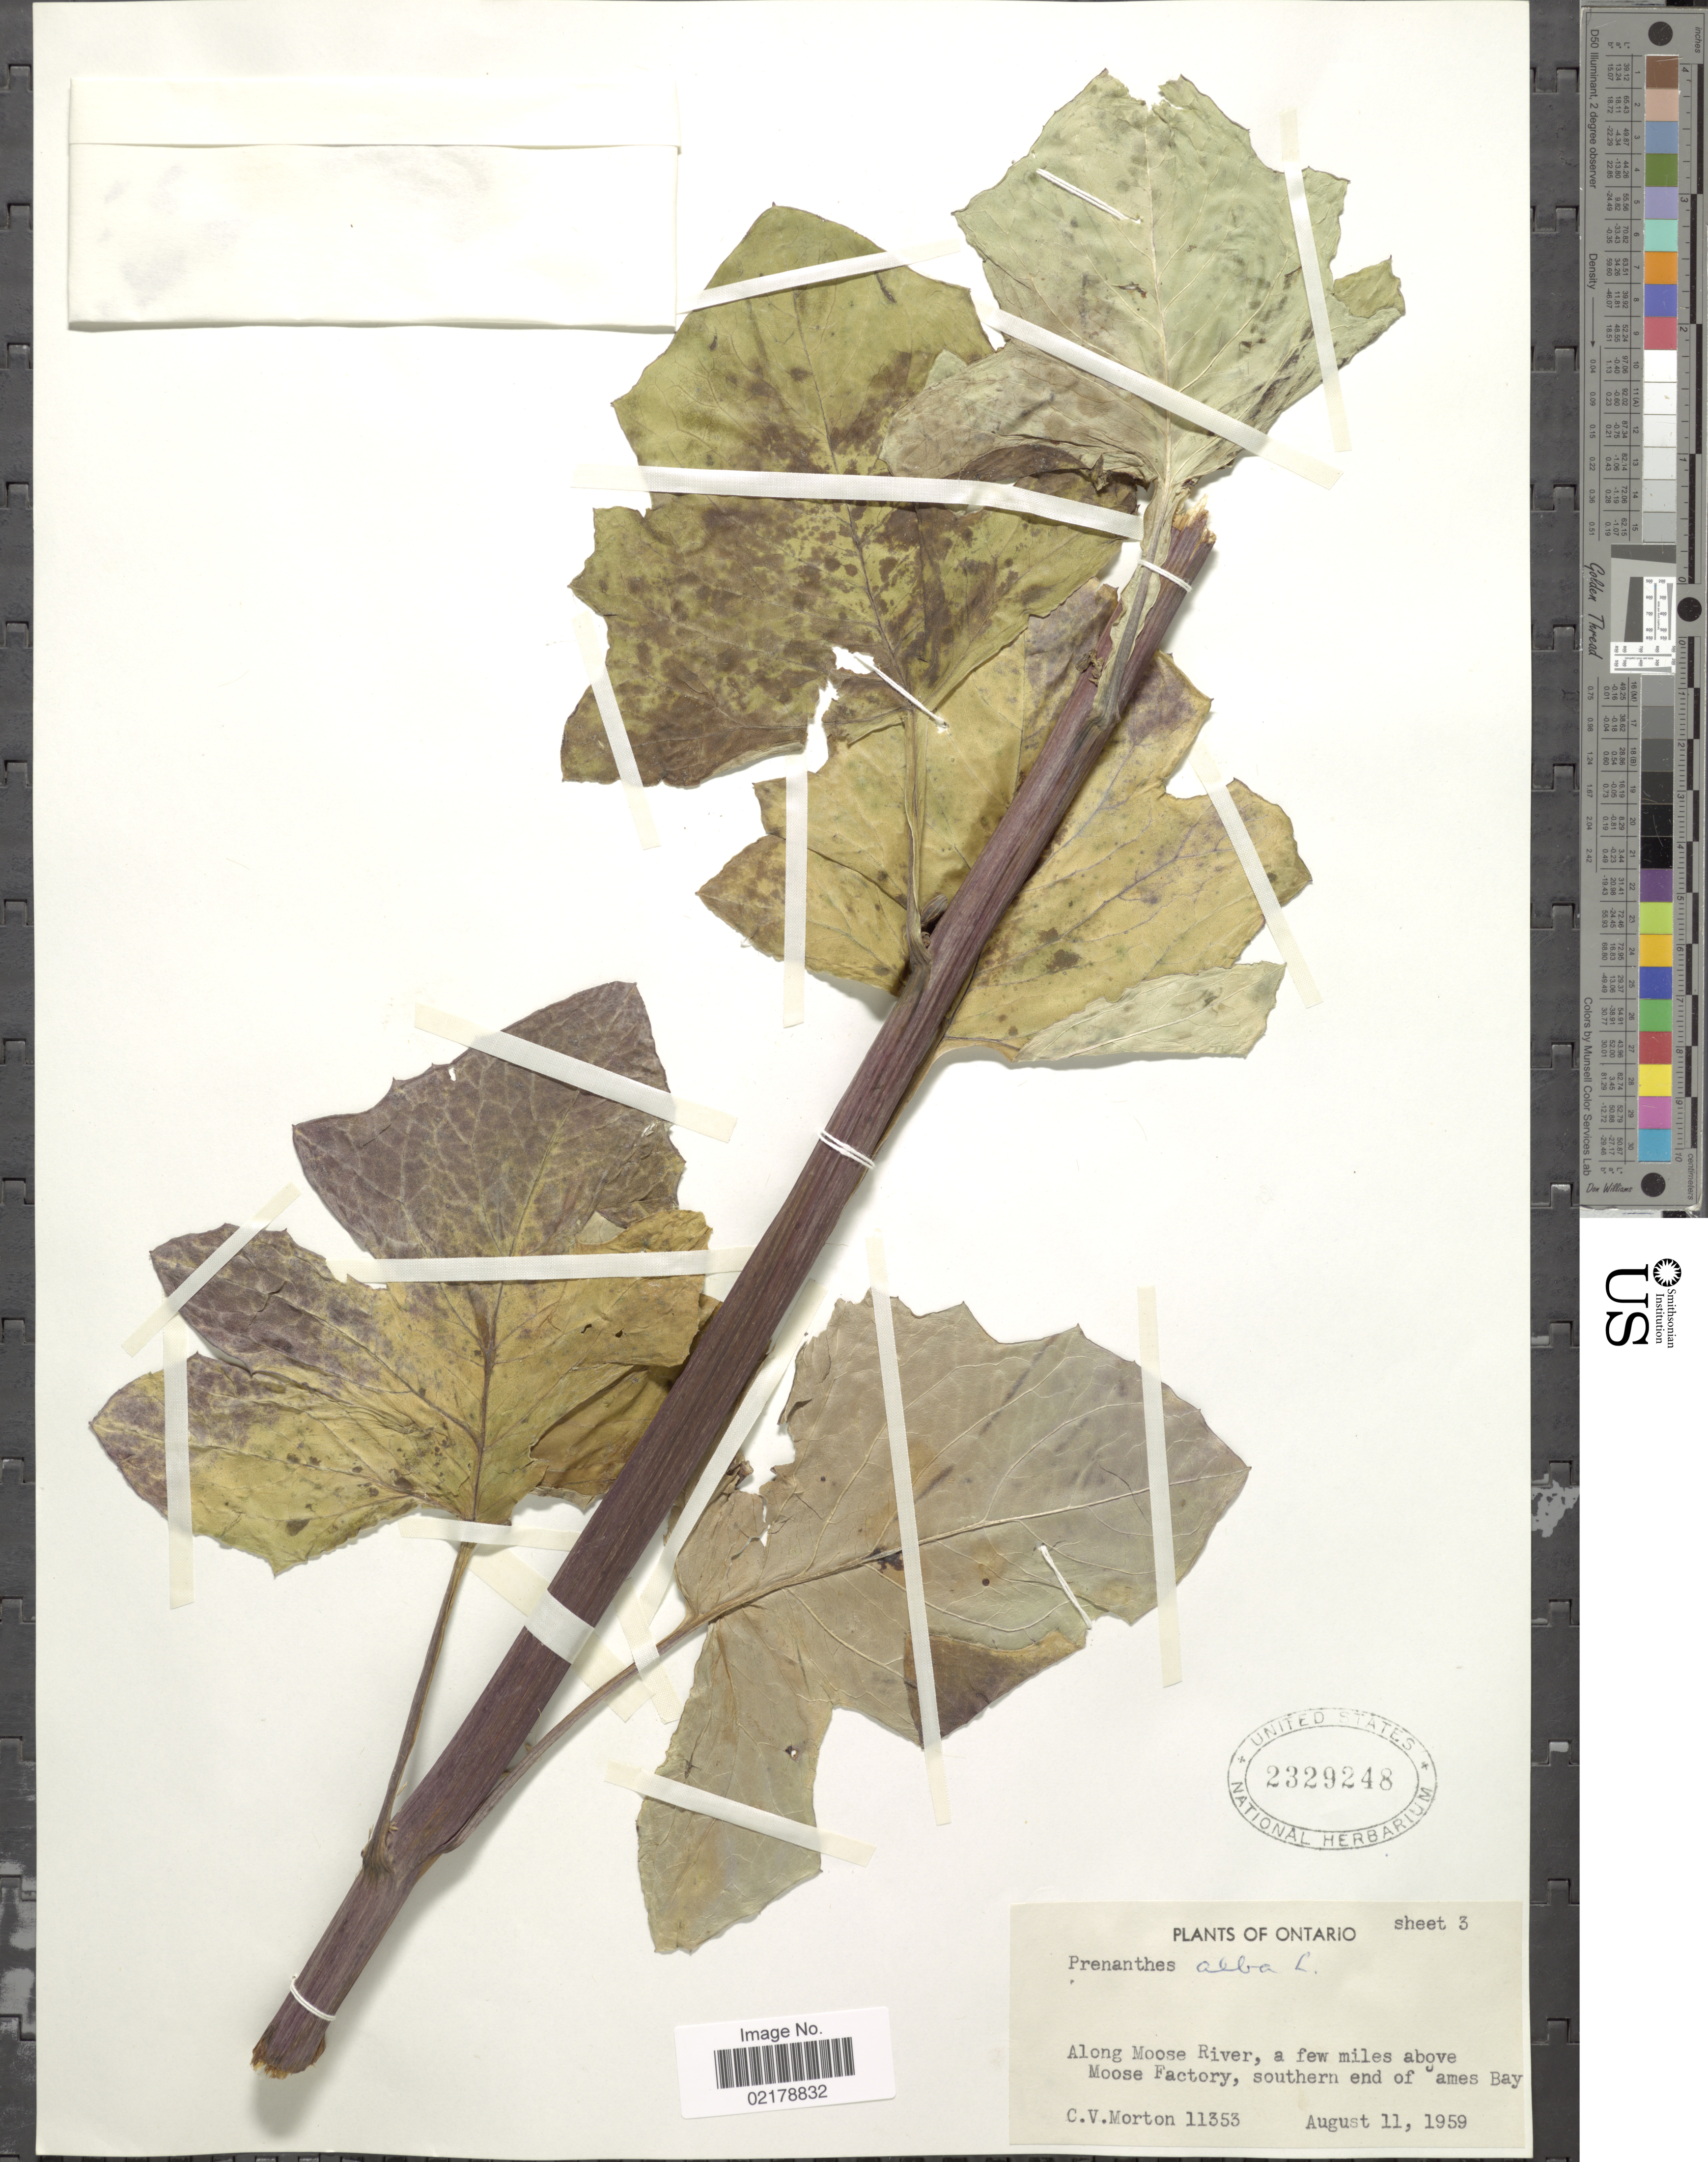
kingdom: Plantae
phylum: Tracheophyta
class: Magnoliopsida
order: Asterales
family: Asteraceae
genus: Nabalus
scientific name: Nabalus albus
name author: (L.) Hook.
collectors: C. V. Morton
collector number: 11353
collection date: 1959-08-11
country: Canada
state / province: Ontario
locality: Along Moose River, a few miles above Moose Factory, southern end of James Bay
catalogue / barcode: US 2329248